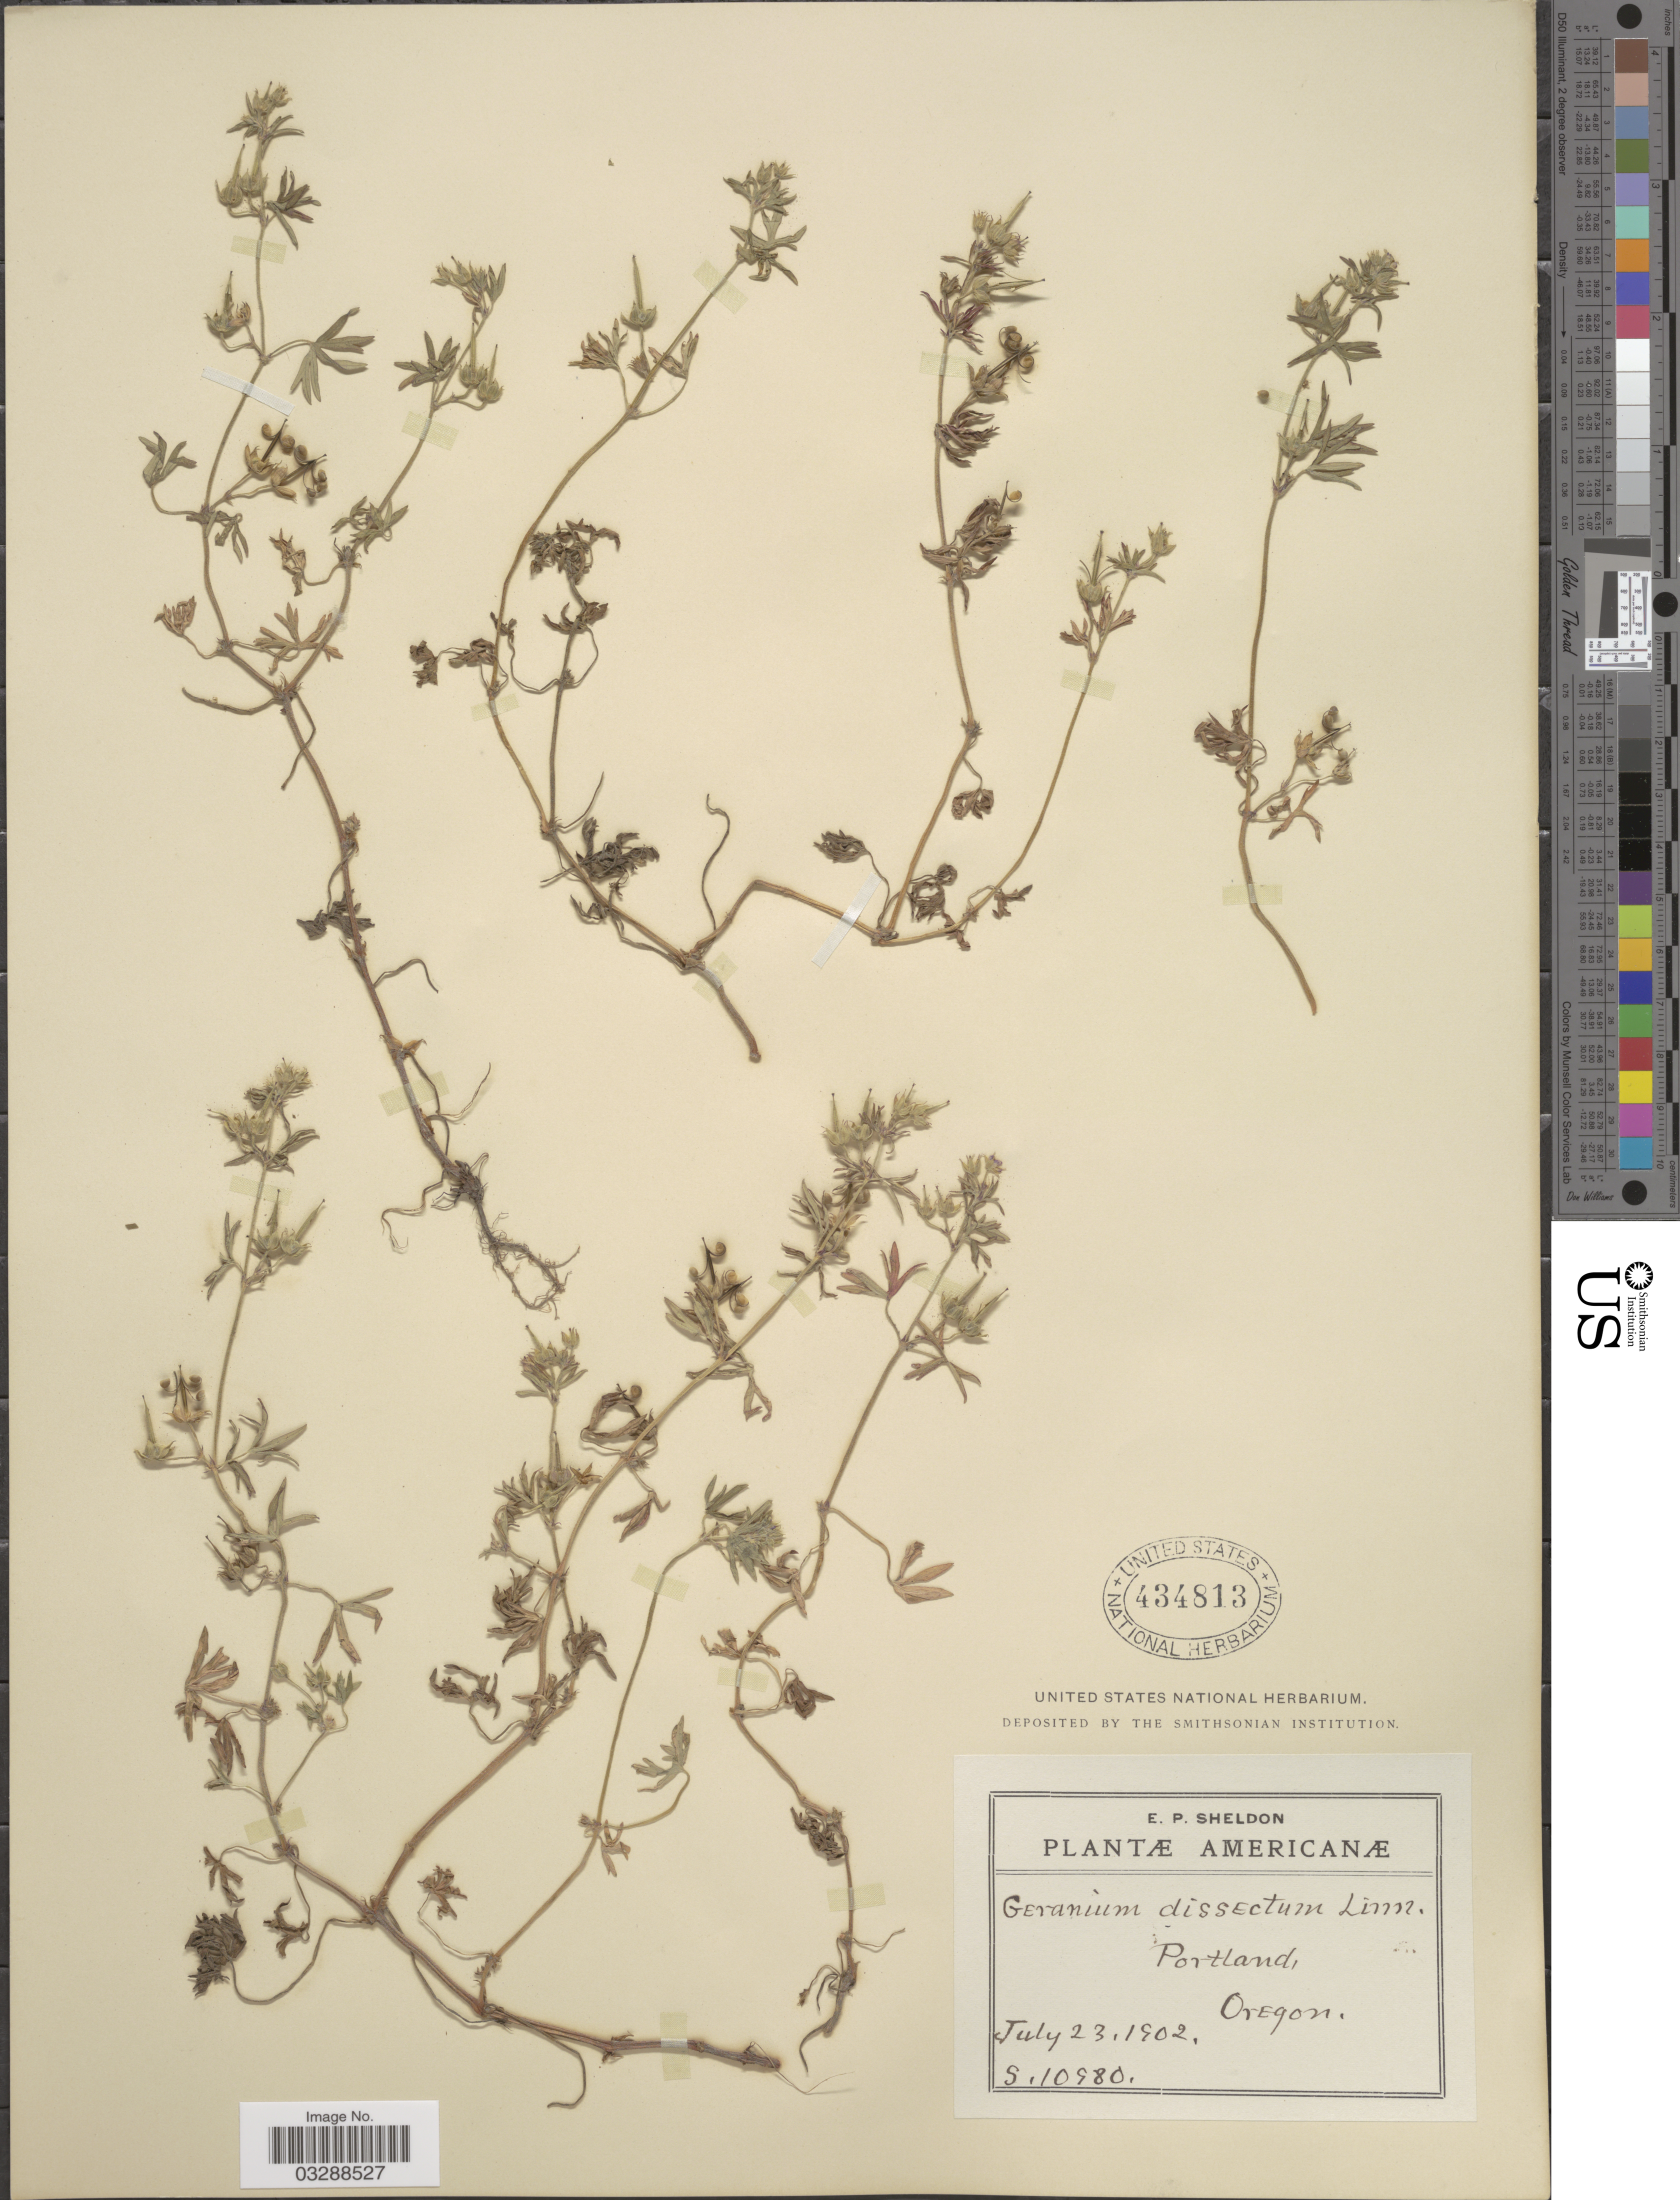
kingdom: Plantae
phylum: Tracheophyta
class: Magnoliopsida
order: Geraniales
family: Geraniaceae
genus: Geranium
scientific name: Geranium dissectum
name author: L.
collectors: E. P. Sheldon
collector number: S10980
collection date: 1902-07-23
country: United States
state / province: Oregon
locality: Portland.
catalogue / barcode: US 434813